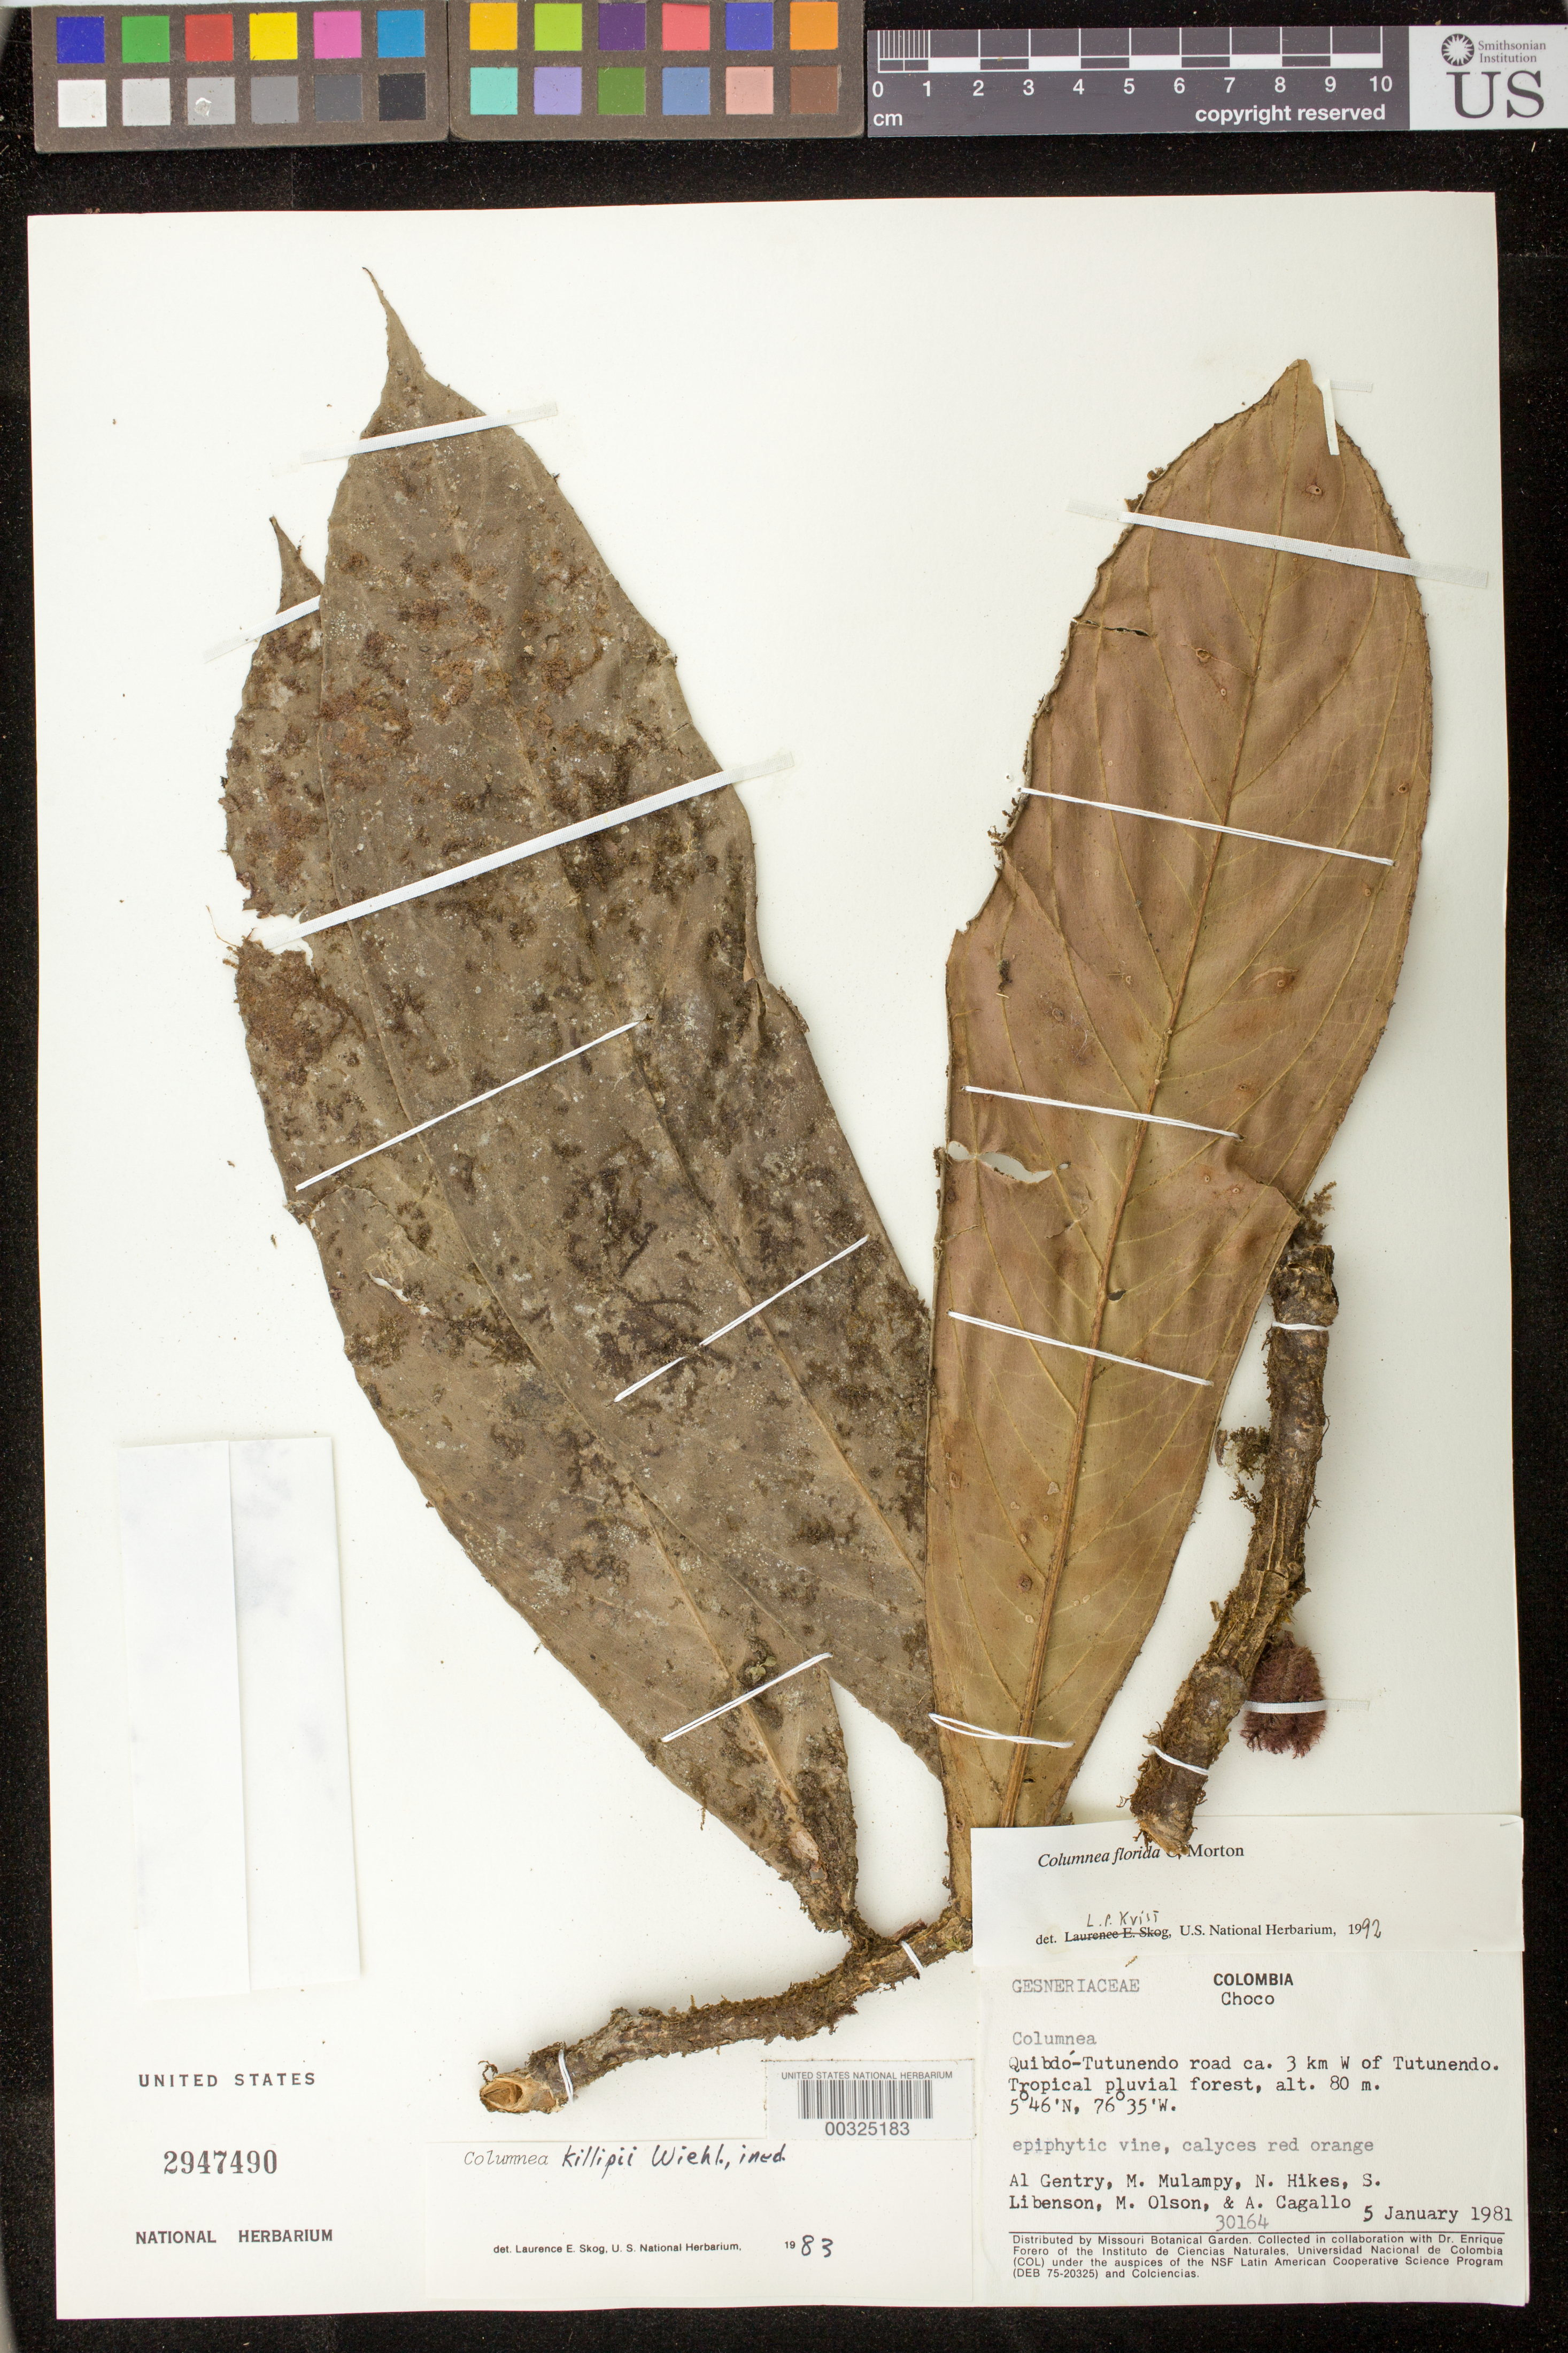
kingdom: Plantae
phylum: Tracheophyta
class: Magnoliopsida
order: Lamiales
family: Gesneriaceae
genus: Columnea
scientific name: Columnea florida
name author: C.V. Morton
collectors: A. H. Gentry, M. Mulampy, N. Hikes, S. Libenson, M. Olson & A. Cagallo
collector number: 30164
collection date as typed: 05 Jan 1981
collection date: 1981-01-05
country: Colombia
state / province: Chocó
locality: Quibdo-Tutunendo road ca 3 km W of Tutunendo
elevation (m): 80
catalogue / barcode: US 2947490